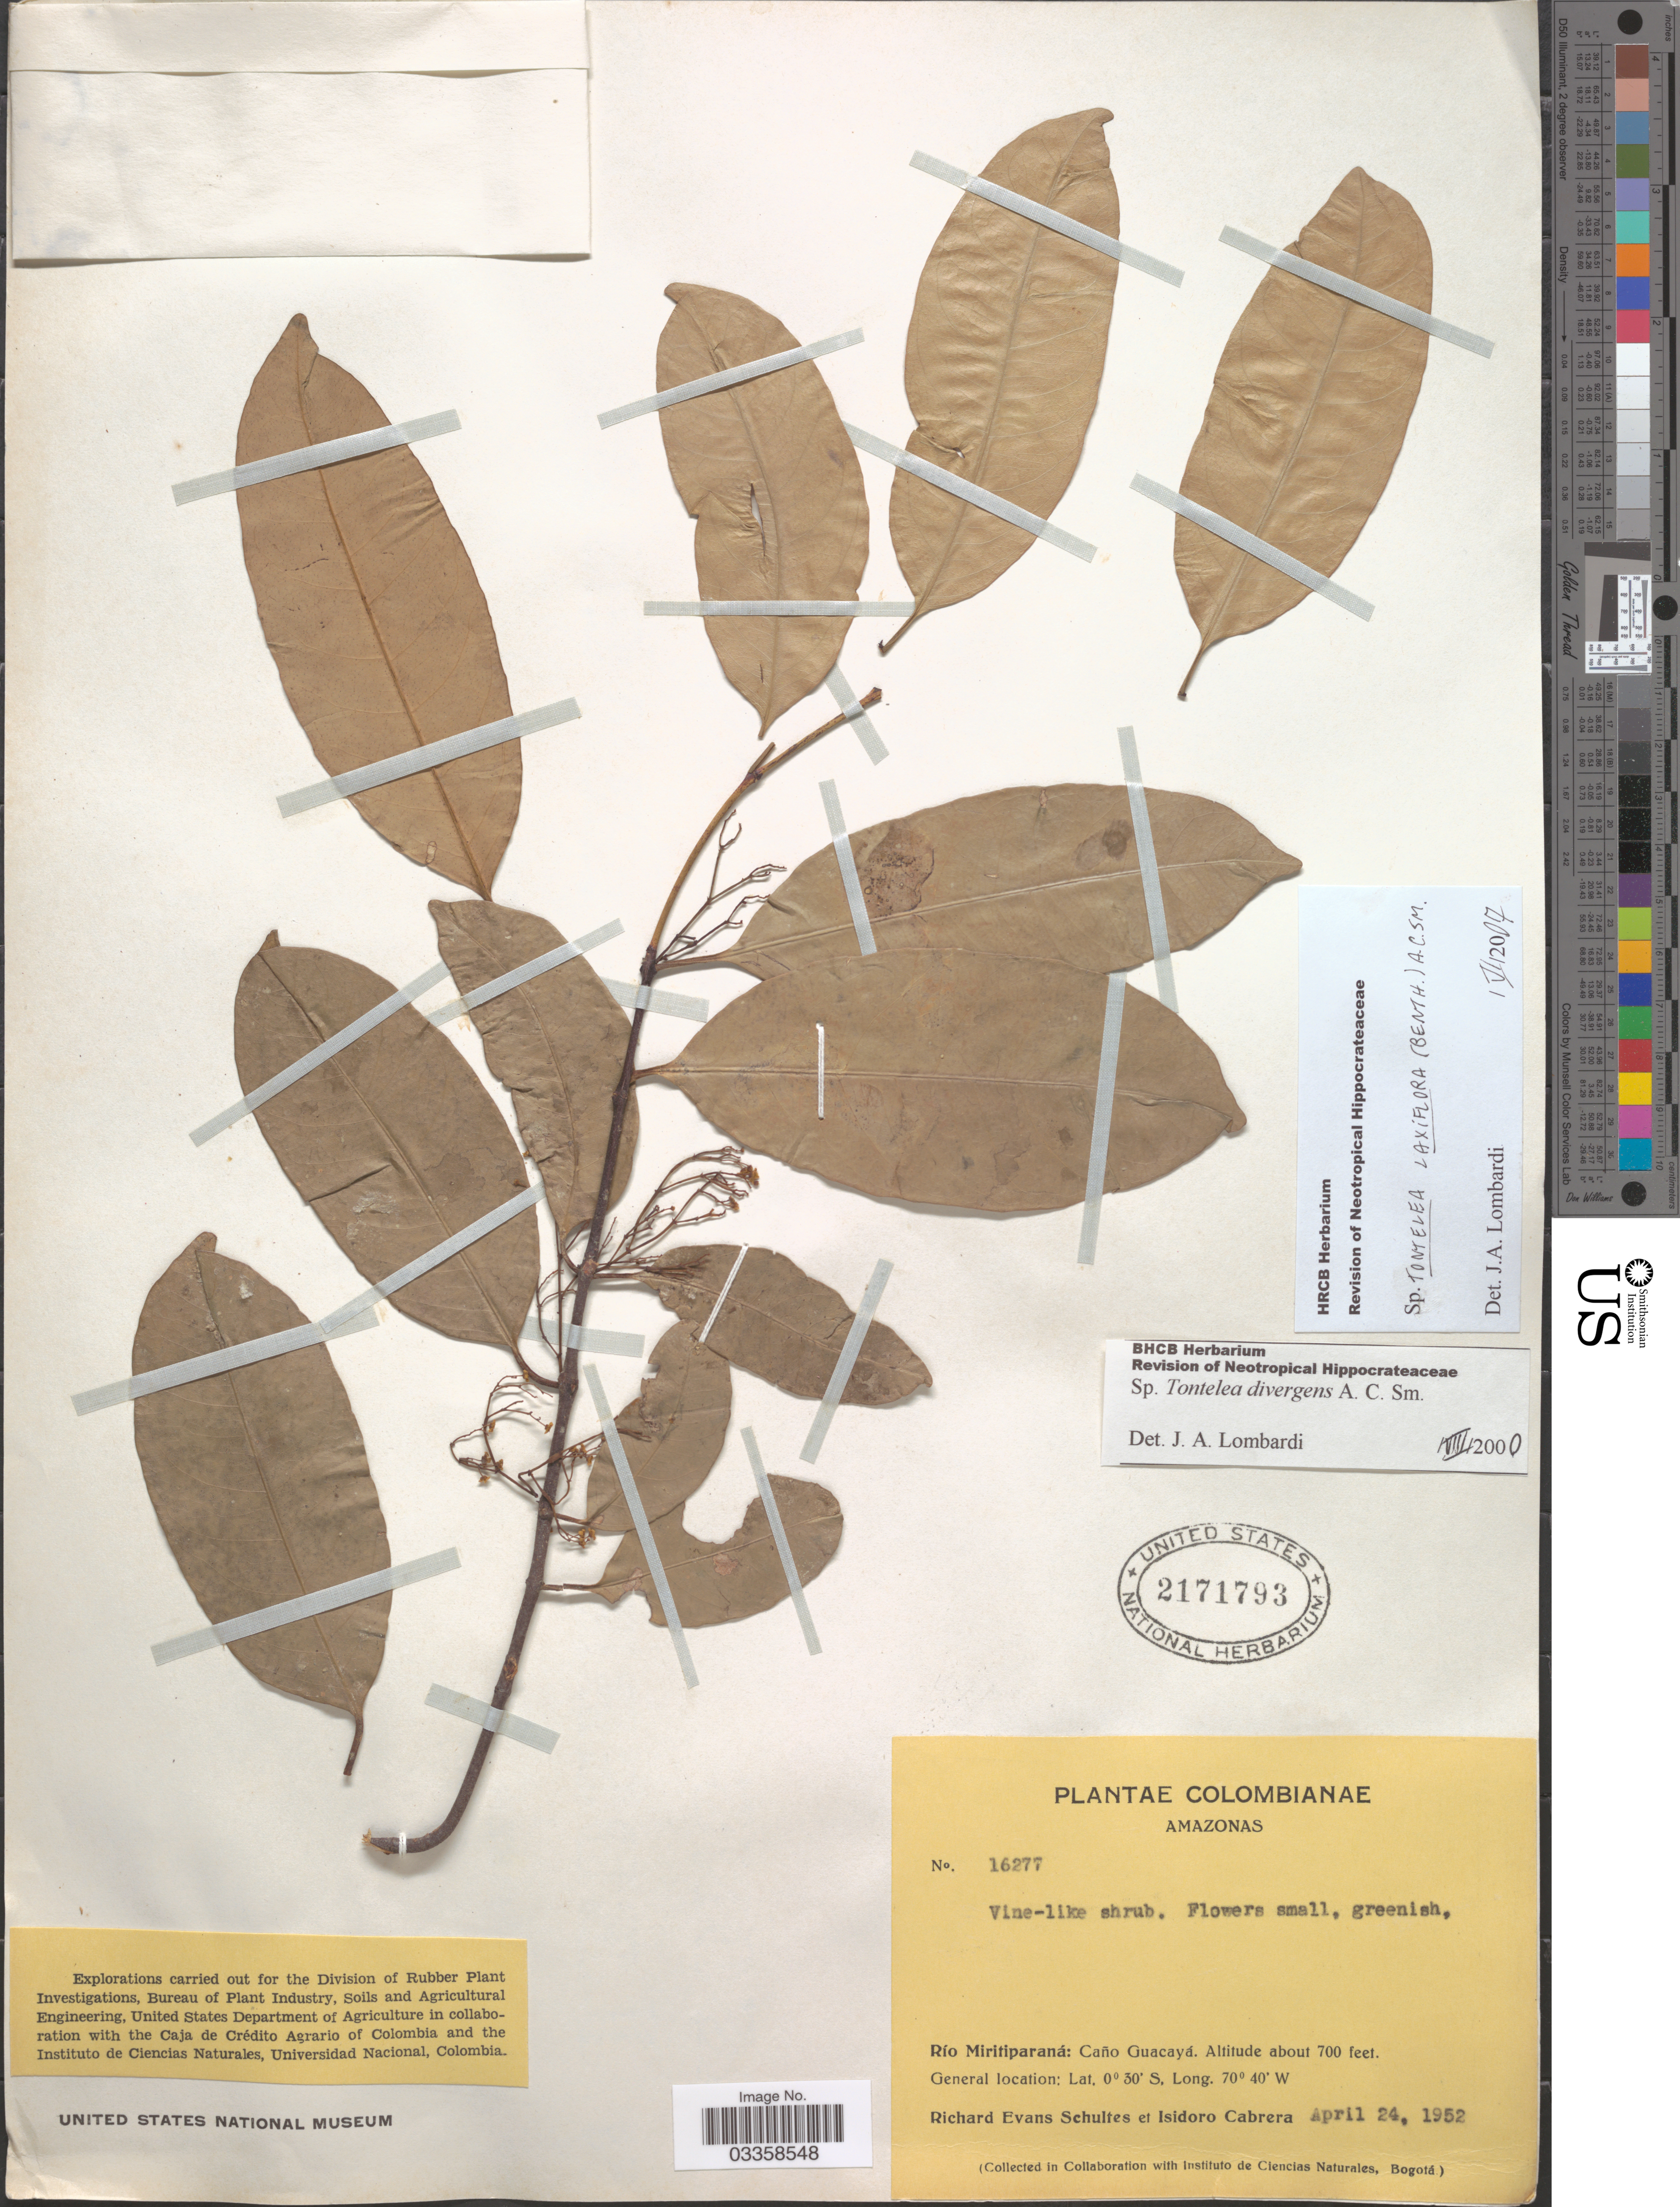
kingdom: Plantae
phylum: Tracheophyta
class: Magnoliopsida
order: Celastrales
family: Celastraceae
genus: Tontelea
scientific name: Tontelea laxiflora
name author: (Benth.) A.C. Sm.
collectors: R. E. Schultes & I. Cabrera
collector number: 16277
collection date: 1952-04-24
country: Colombia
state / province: Amazônas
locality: Río Miritiparaná: Caño Guacayá.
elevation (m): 213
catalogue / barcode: US 2171793